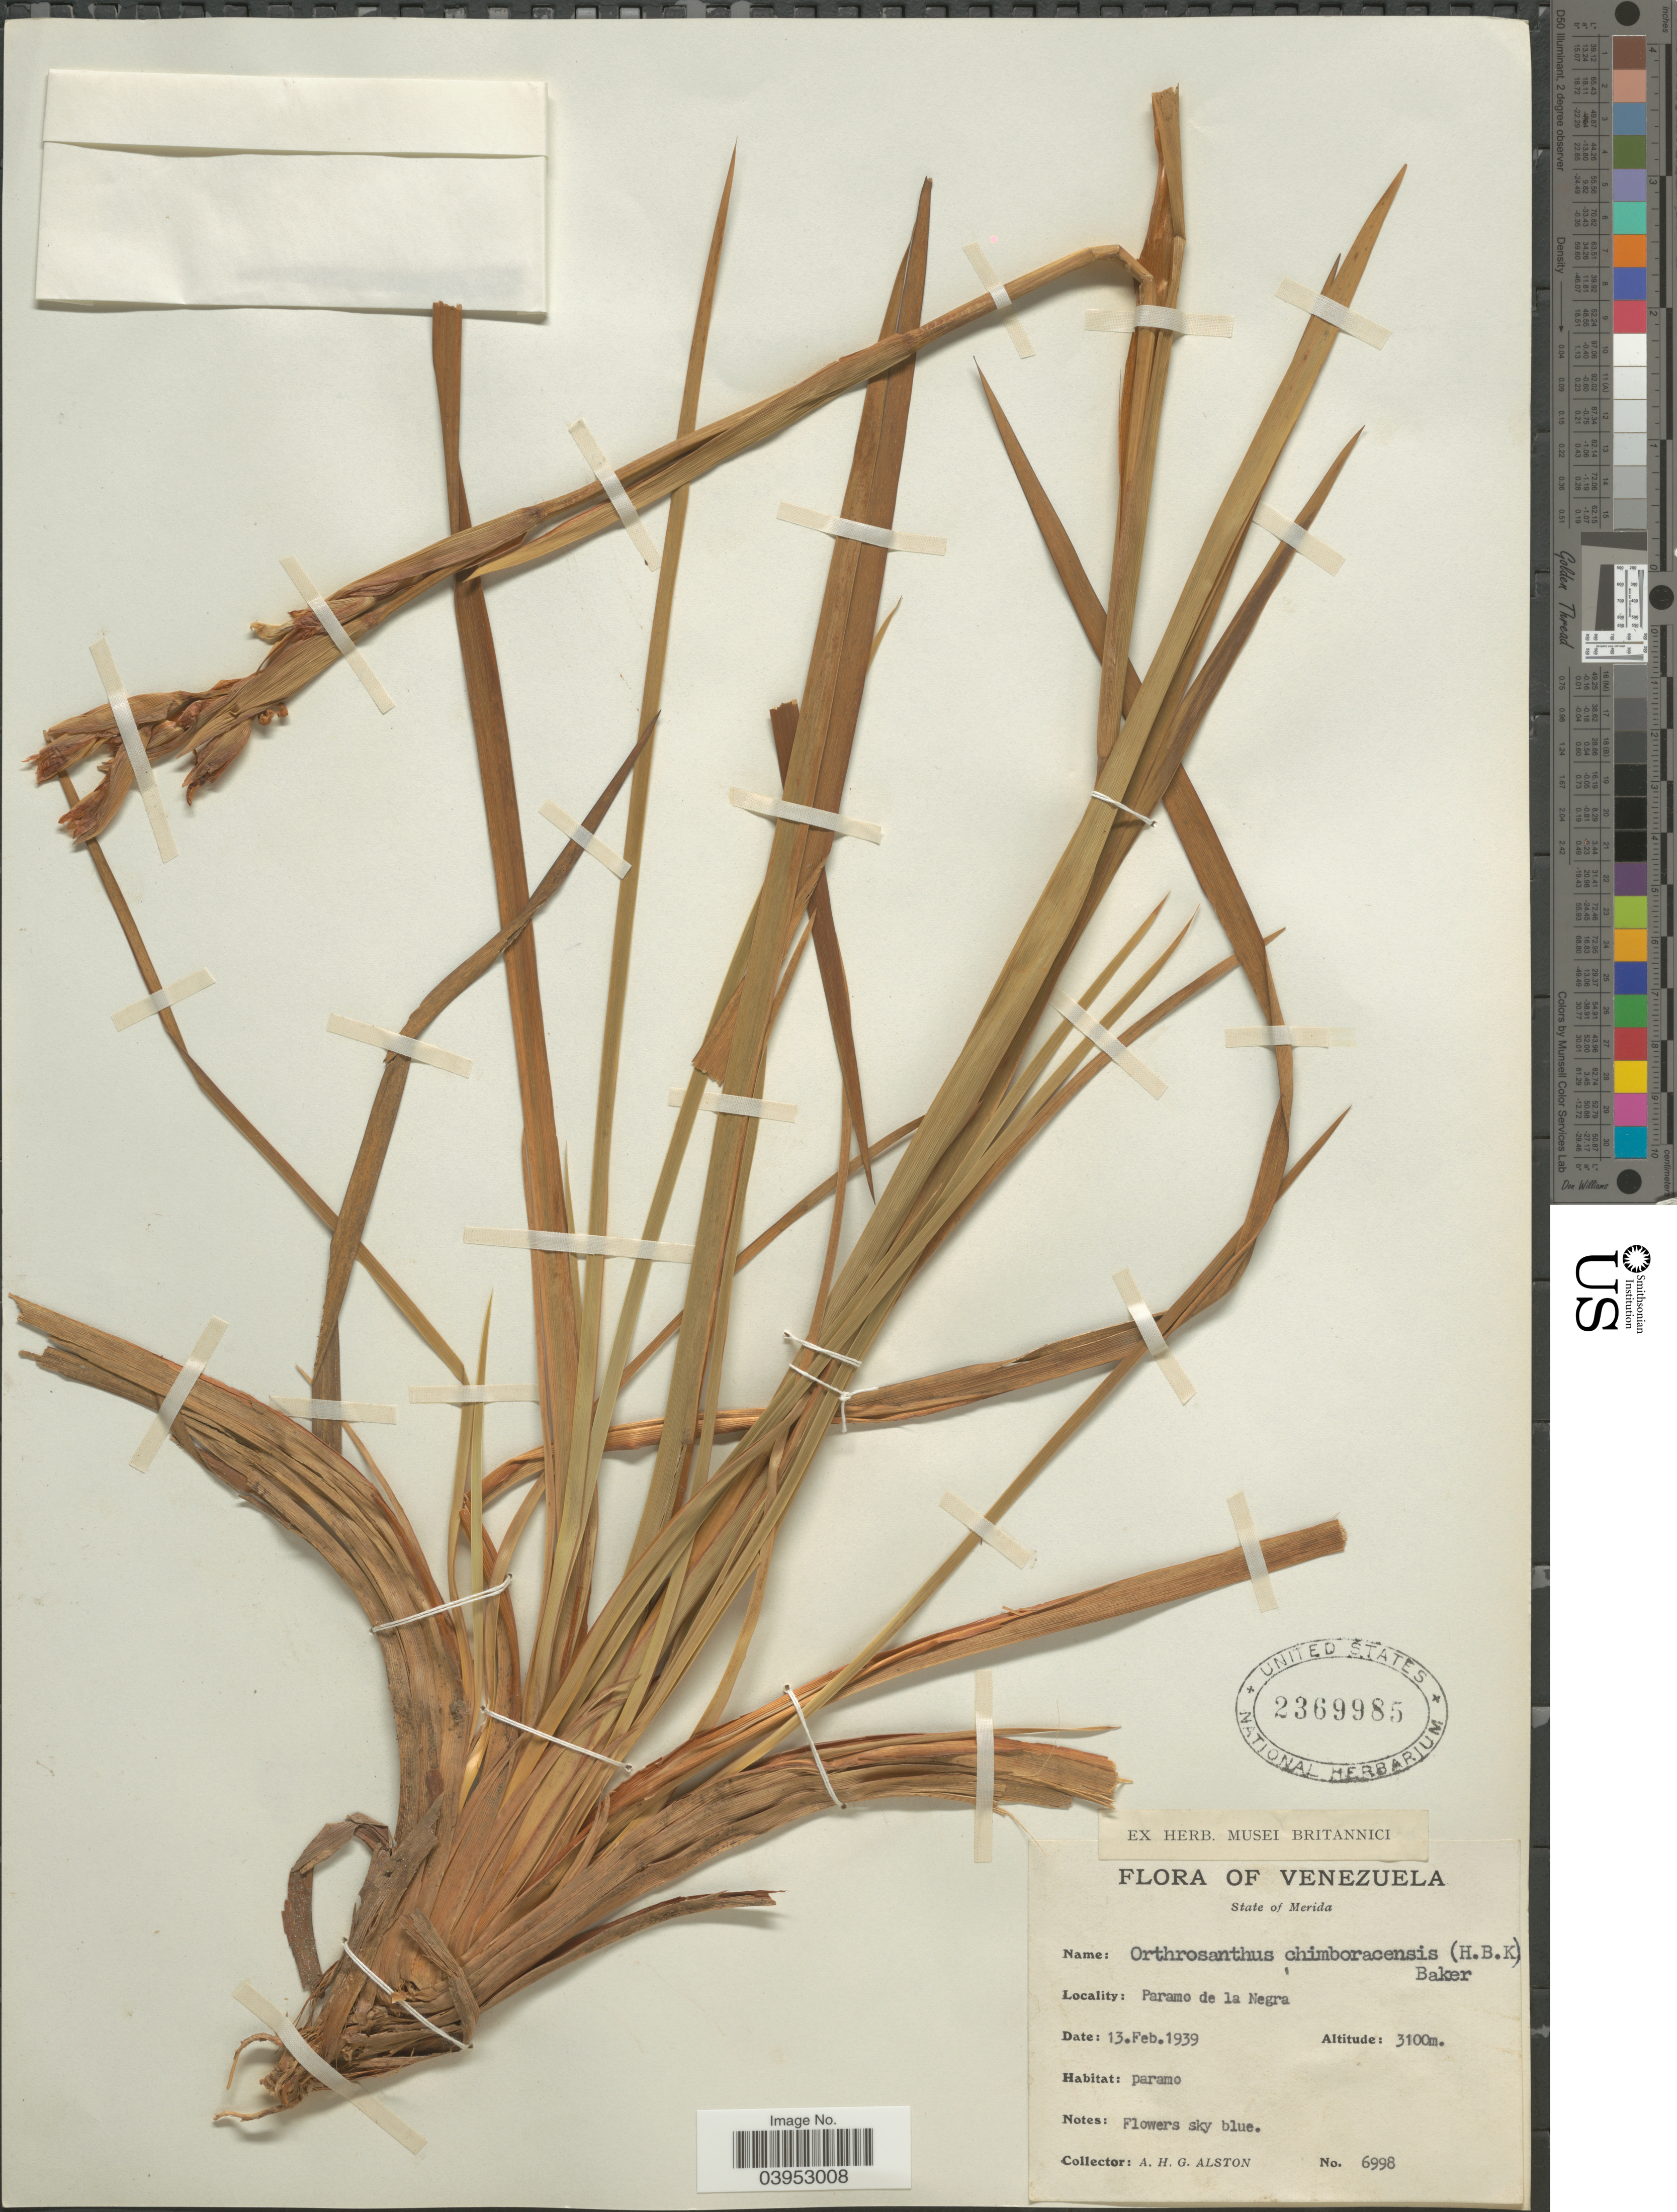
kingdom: Plantae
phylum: Tracheophyta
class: Liliopsida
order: Asparagales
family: Iridaceae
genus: Orthrosanthus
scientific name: Orthrosanthus chimboracensis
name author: (Kunth) Baker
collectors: A. H. Alston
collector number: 6998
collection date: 1939-02-13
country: Venezuela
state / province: Merida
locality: Paramo de la Negra.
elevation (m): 3100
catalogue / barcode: US 2369985